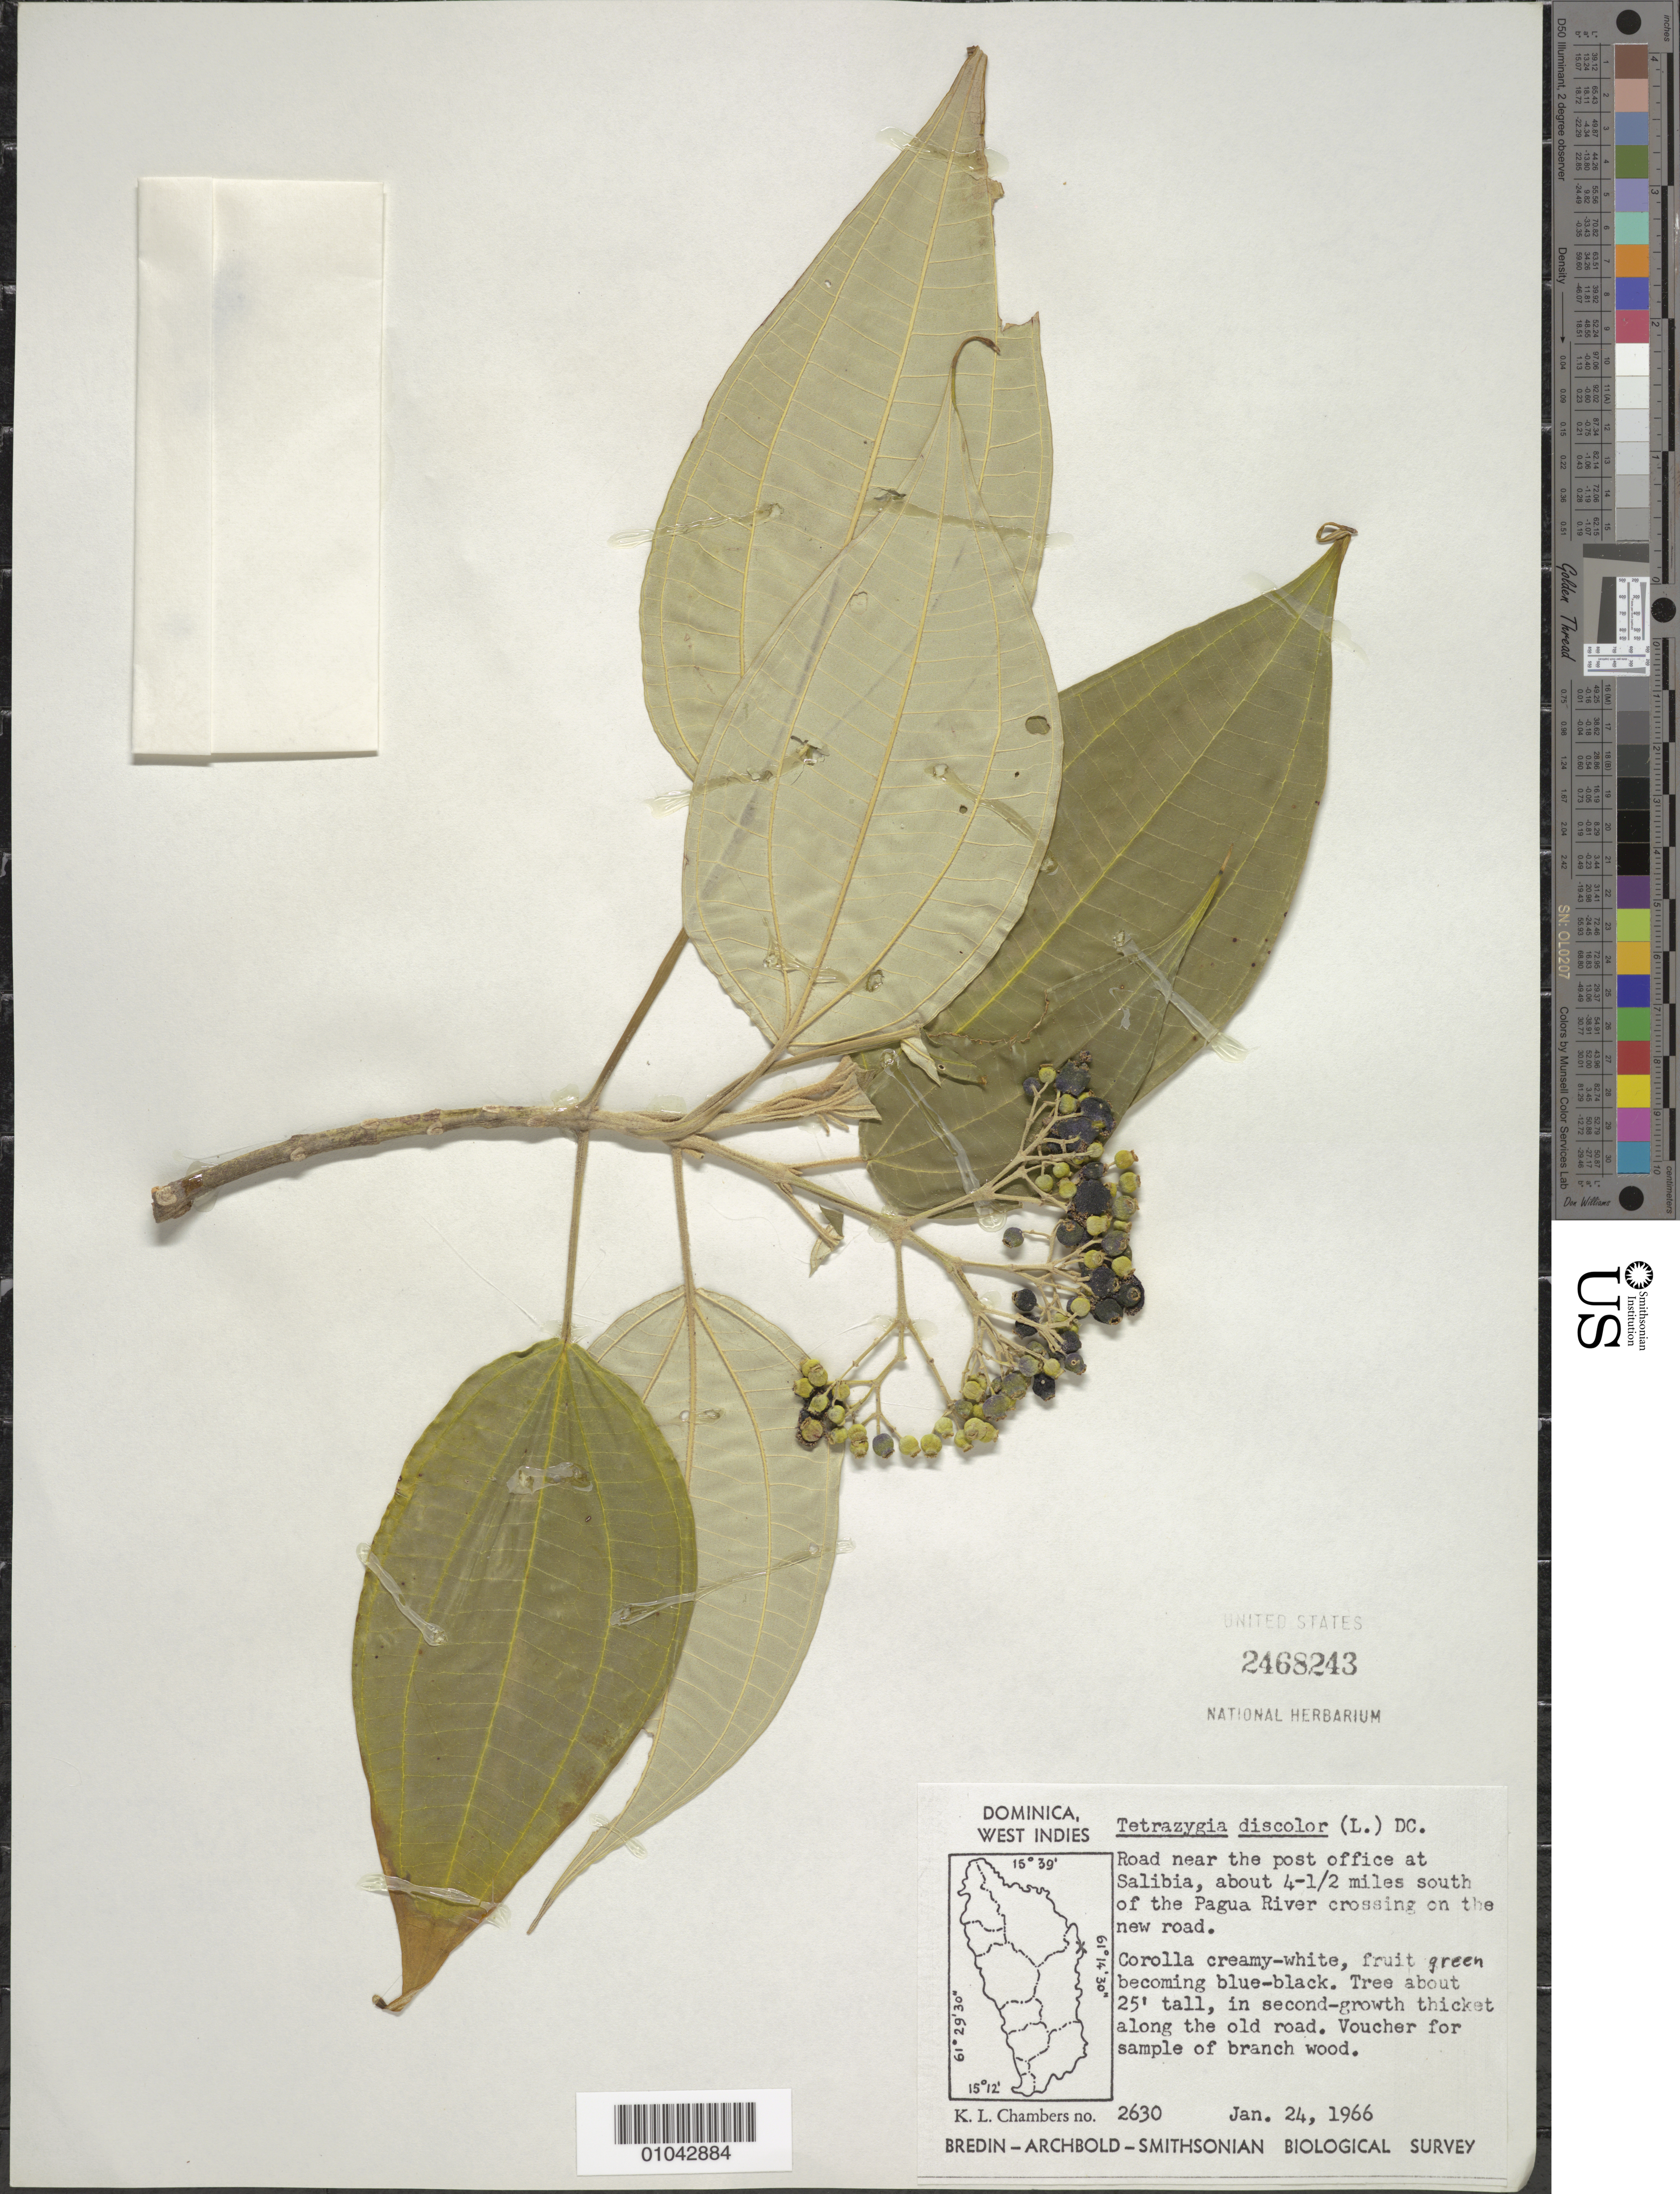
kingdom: Plantae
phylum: Tracheophyta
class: Magnoliopsida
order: Myrtales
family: Melastomataceae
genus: Tetrazygia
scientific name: Tetrazygia discolor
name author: (L.) DC.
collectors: K. L. Chambers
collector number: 2630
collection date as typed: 24 Jan 1966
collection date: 1966-01-24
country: Dominica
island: Dominica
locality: Salibia, road near the post office, about 4.5 miles south of the Pagua River crossing on the new road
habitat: In second growth thicket along the old road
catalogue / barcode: US 2468243